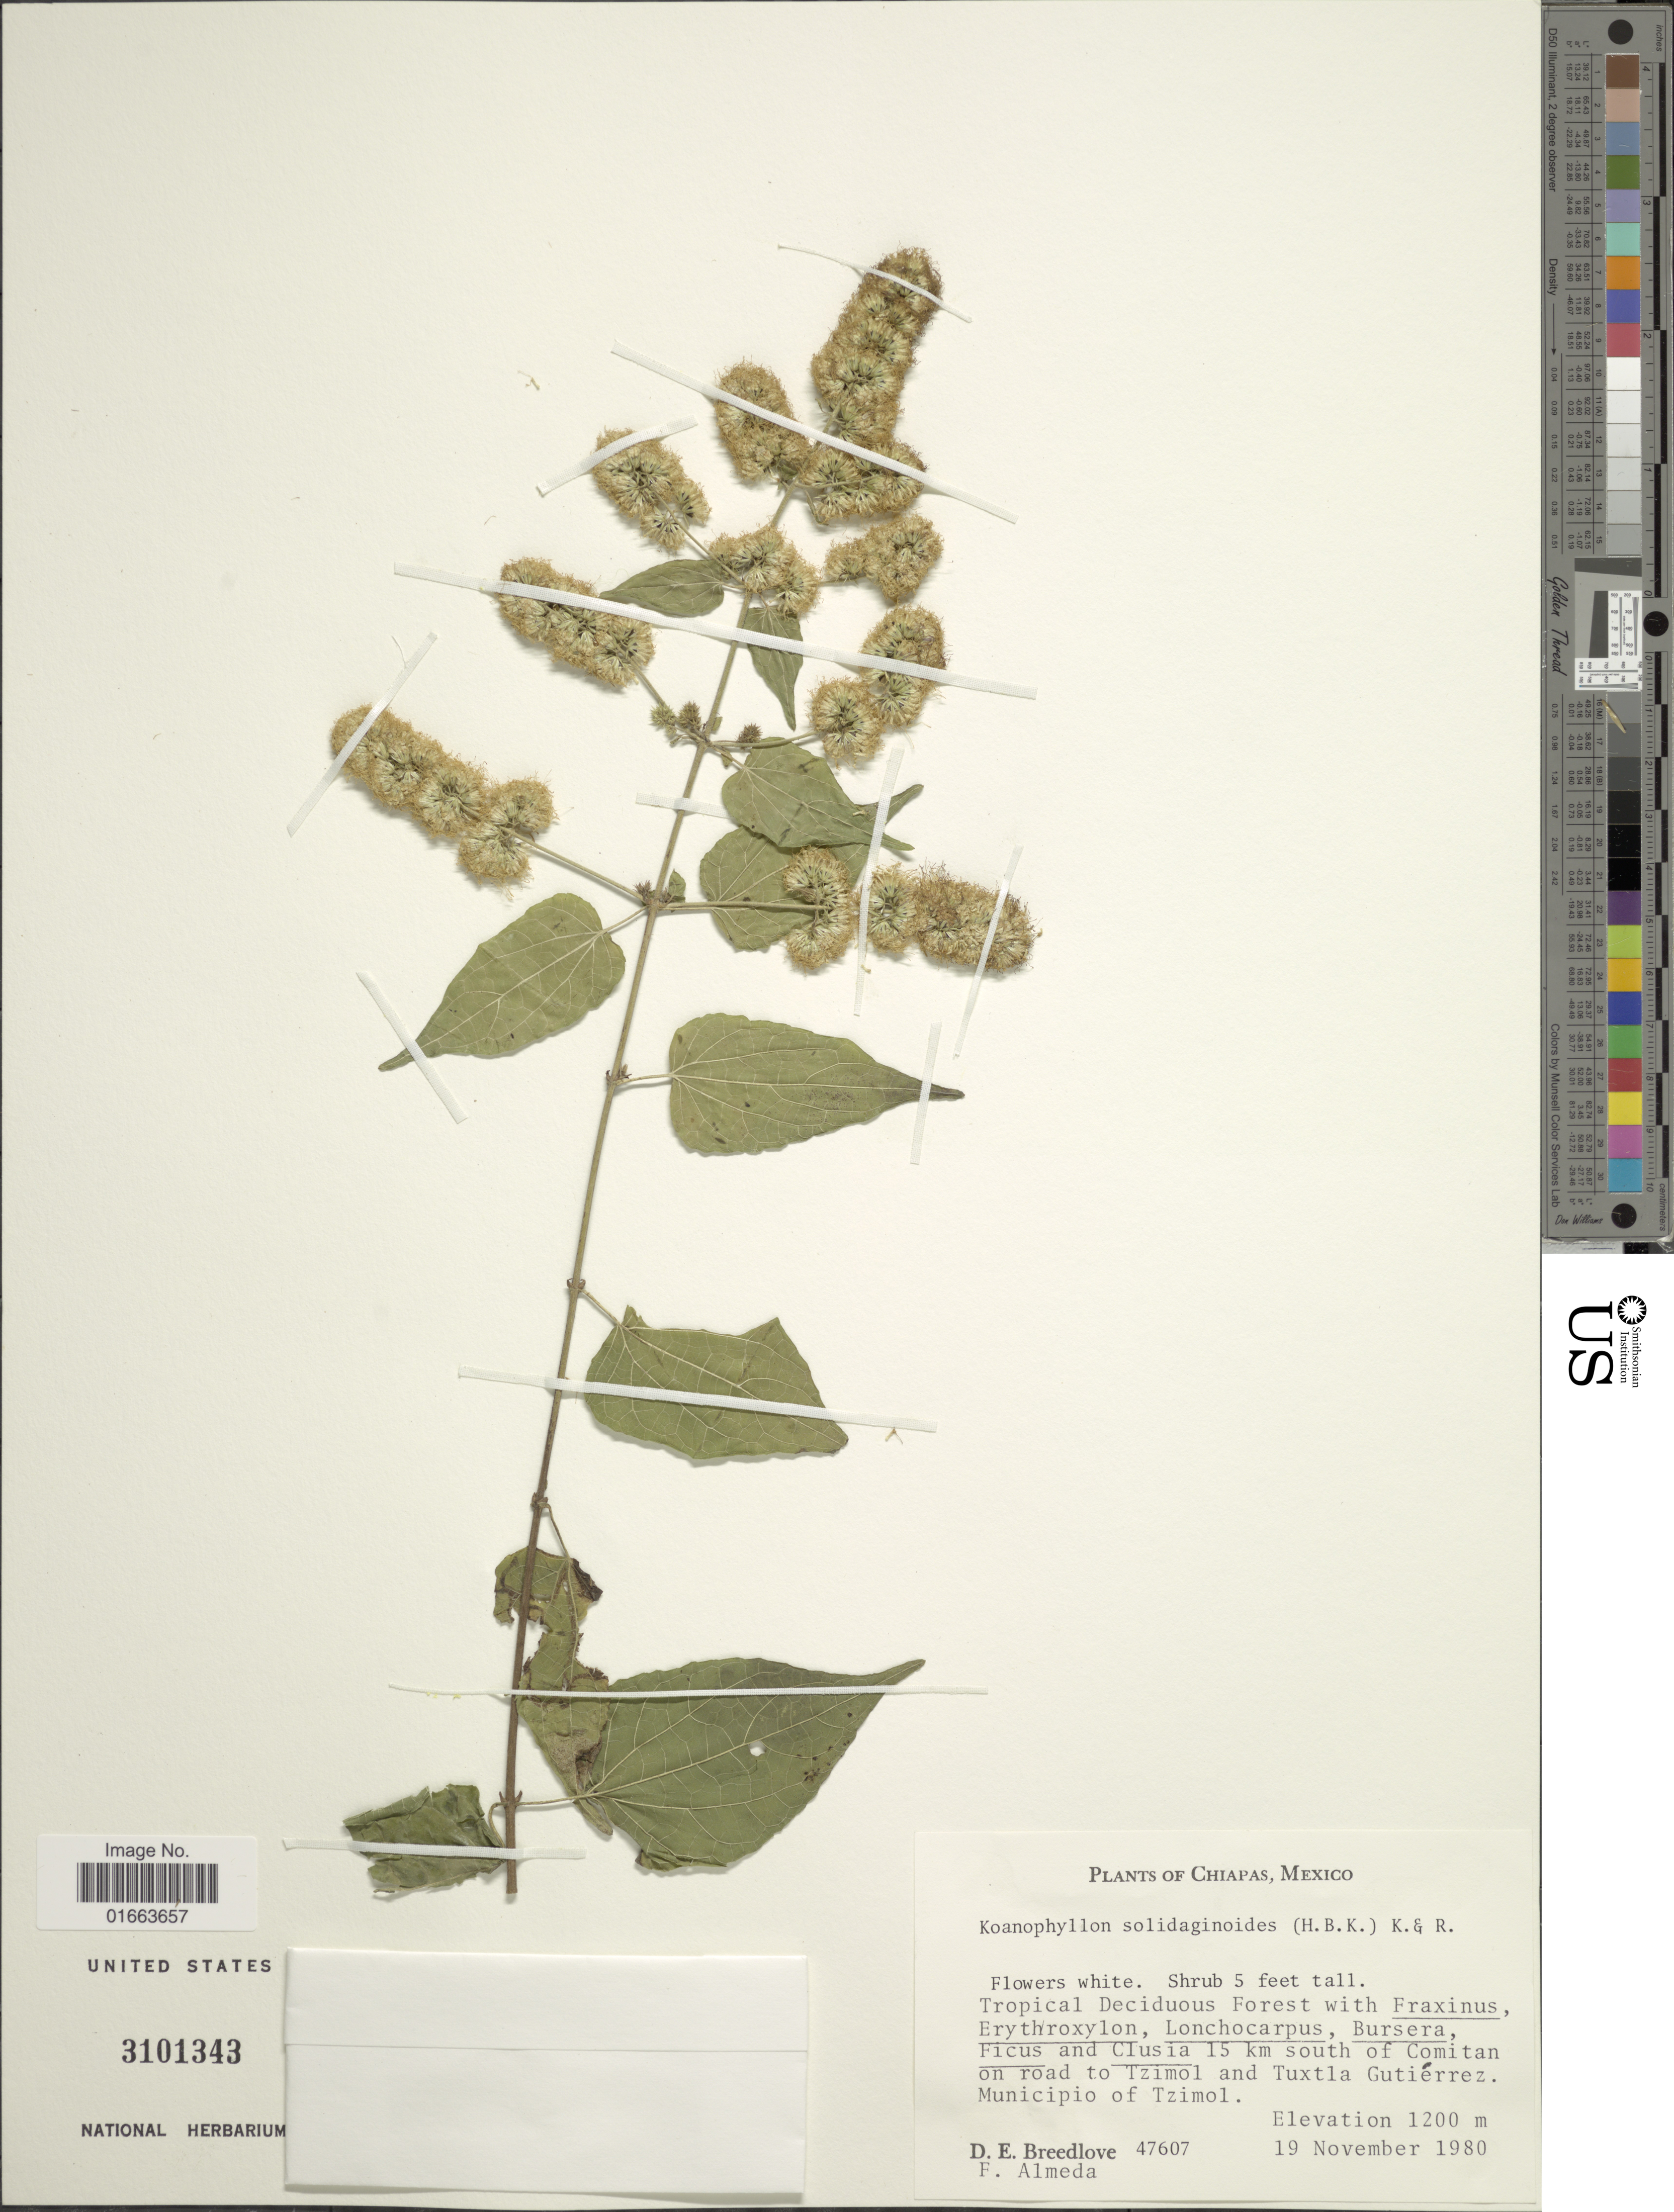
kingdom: Plantae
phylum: Tracheophyta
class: Magnoliopsida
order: Asterales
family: Asteraceae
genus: Koanophyllon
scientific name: Koanophyllon solidaginoides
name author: (Kunth) R.M. King & H. Rob.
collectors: D. E. Breedlove & F. Almeda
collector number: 47607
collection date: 1980-11-19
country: Mexico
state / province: Chiapas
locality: Tropical Deciduous Forest, 15 km south of Comitan on road to Tzimol and Tuxtla Gutiérrez, Municipio of Tzimol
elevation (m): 1200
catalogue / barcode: US 3101343